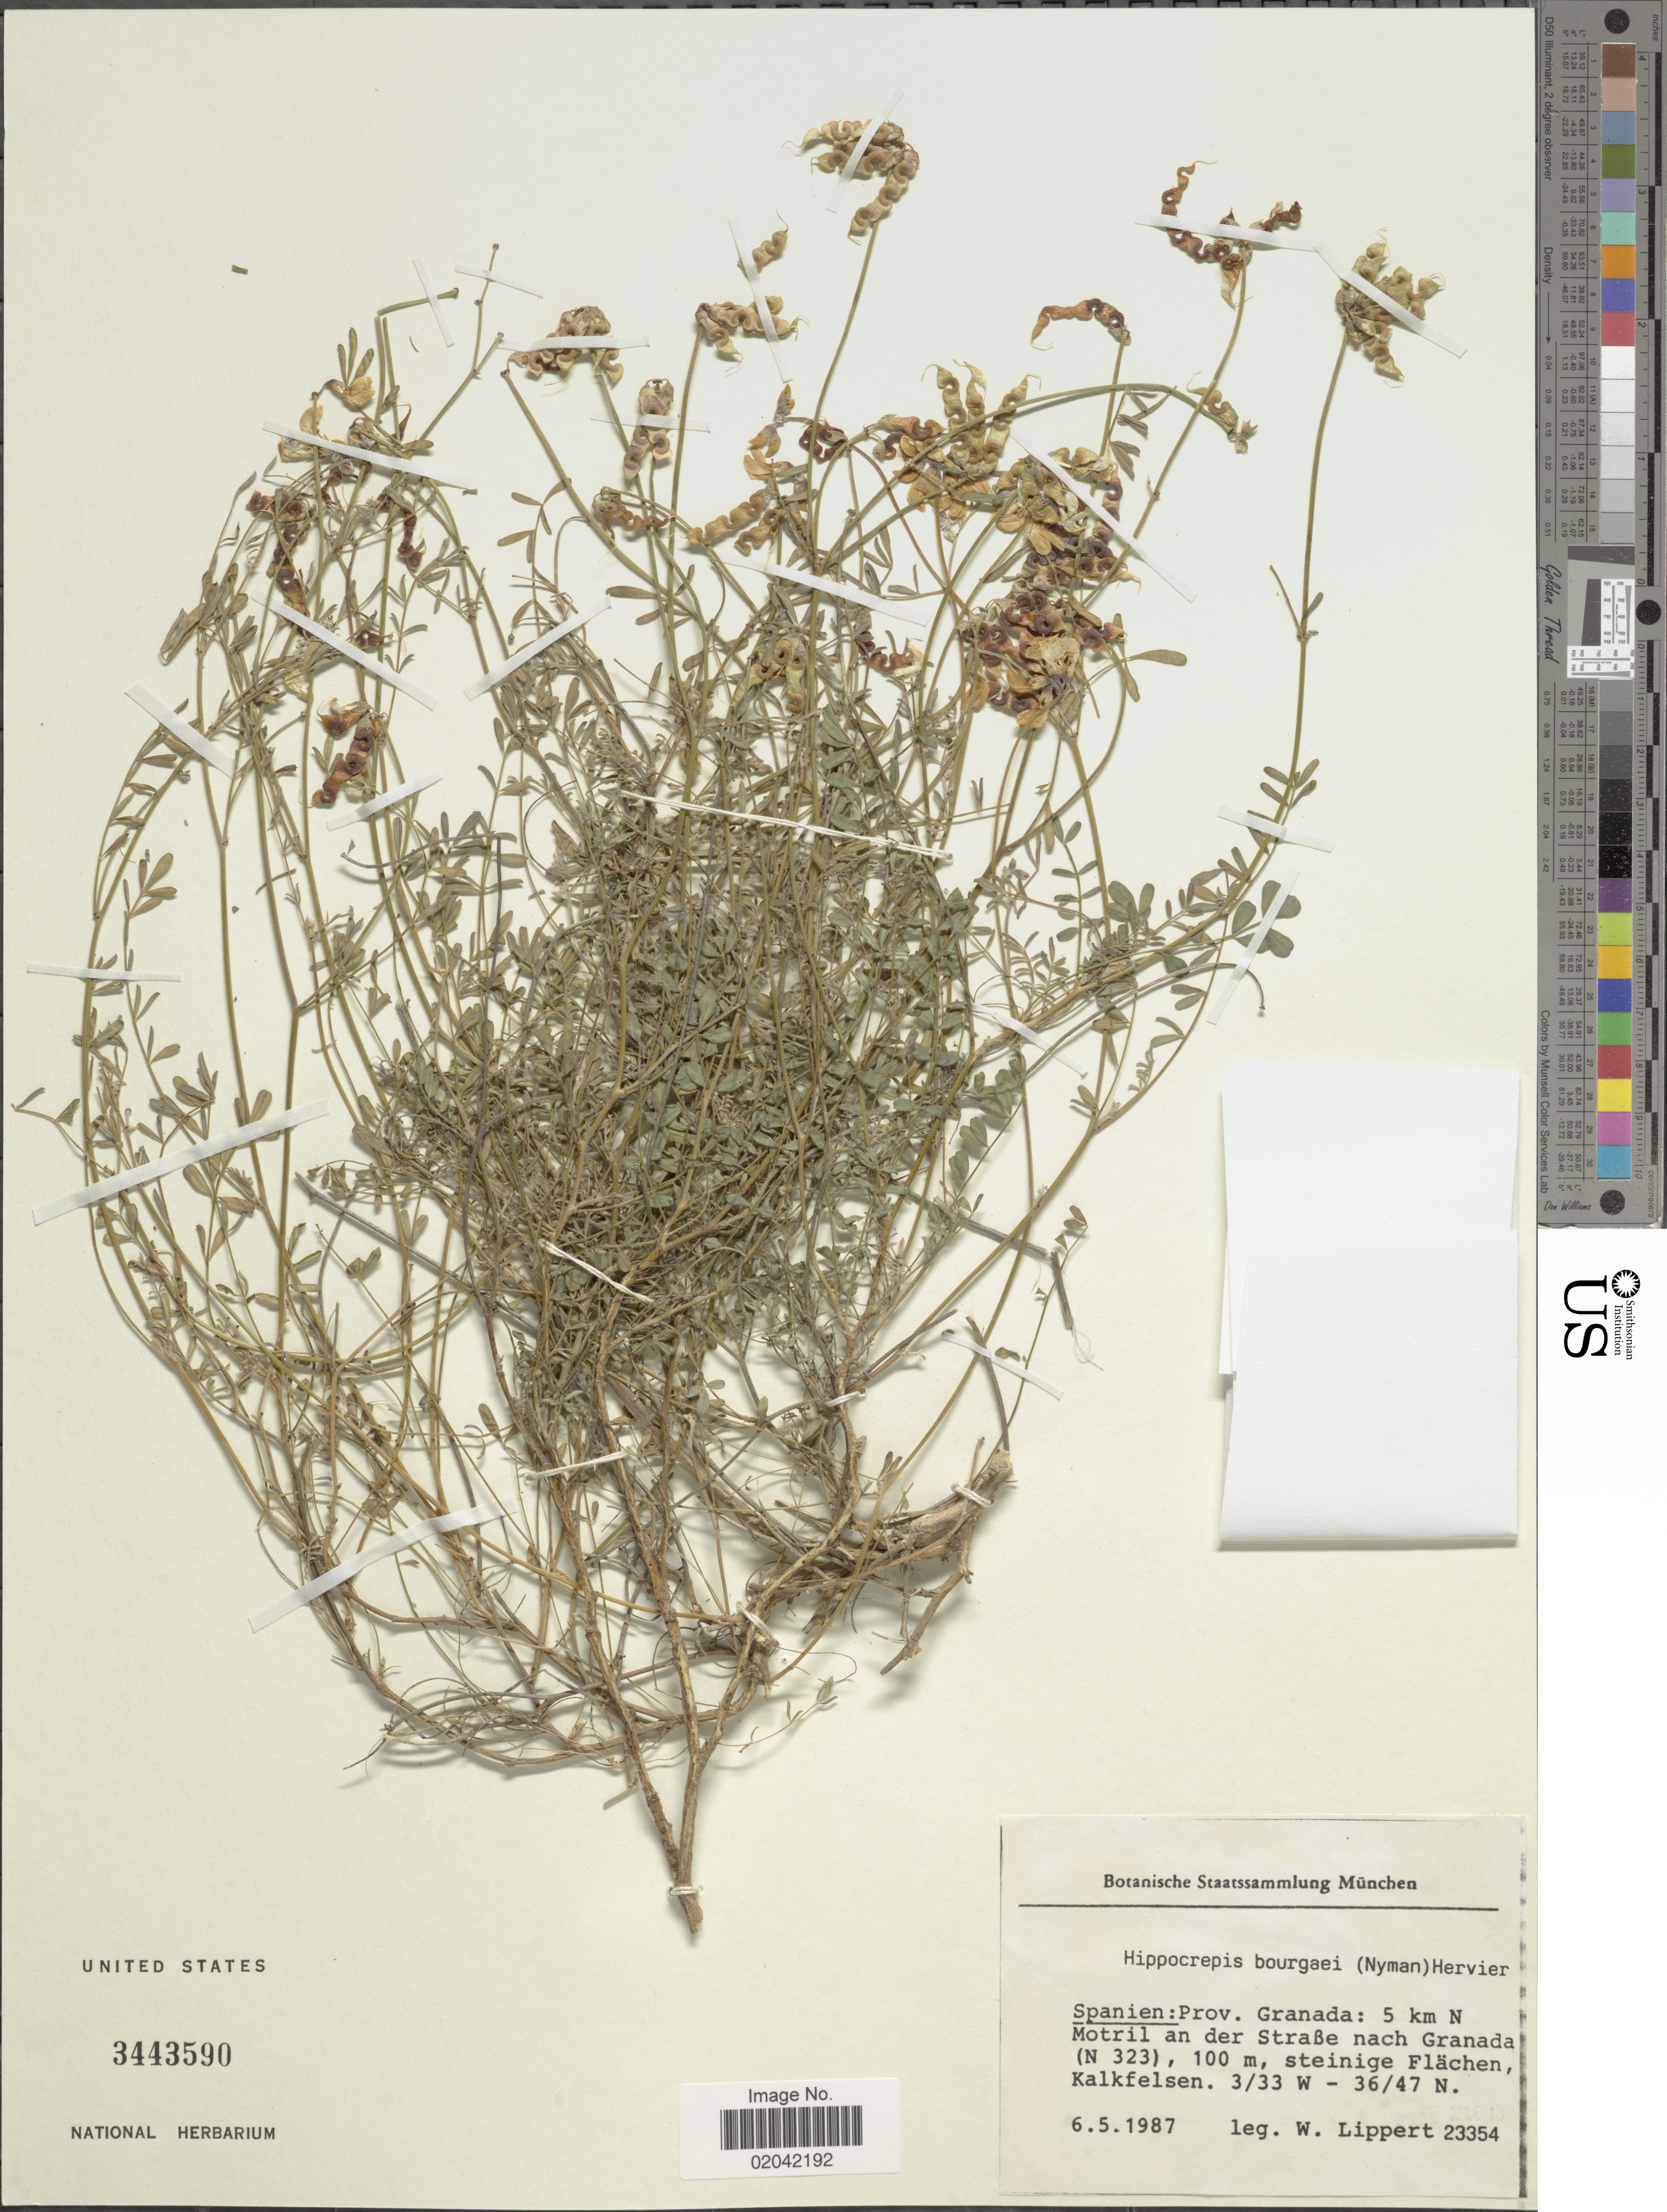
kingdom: Plantae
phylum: Tracheophyta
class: Magnoliopsida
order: Fabales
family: Fabaceae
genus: Hippocrepis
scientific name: Hippocrepis bourgaei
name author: (Nyman) Hervier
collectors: W. Lippert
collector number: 23354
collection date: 1987-05-06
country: Spain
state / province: Andalucia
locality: Spanien: Prov. Granada: 5 km N Motril an der Strabe nach Granada (N323), steinige Flachen, Kalkfelsen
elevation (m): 100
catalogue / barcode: US 3443590